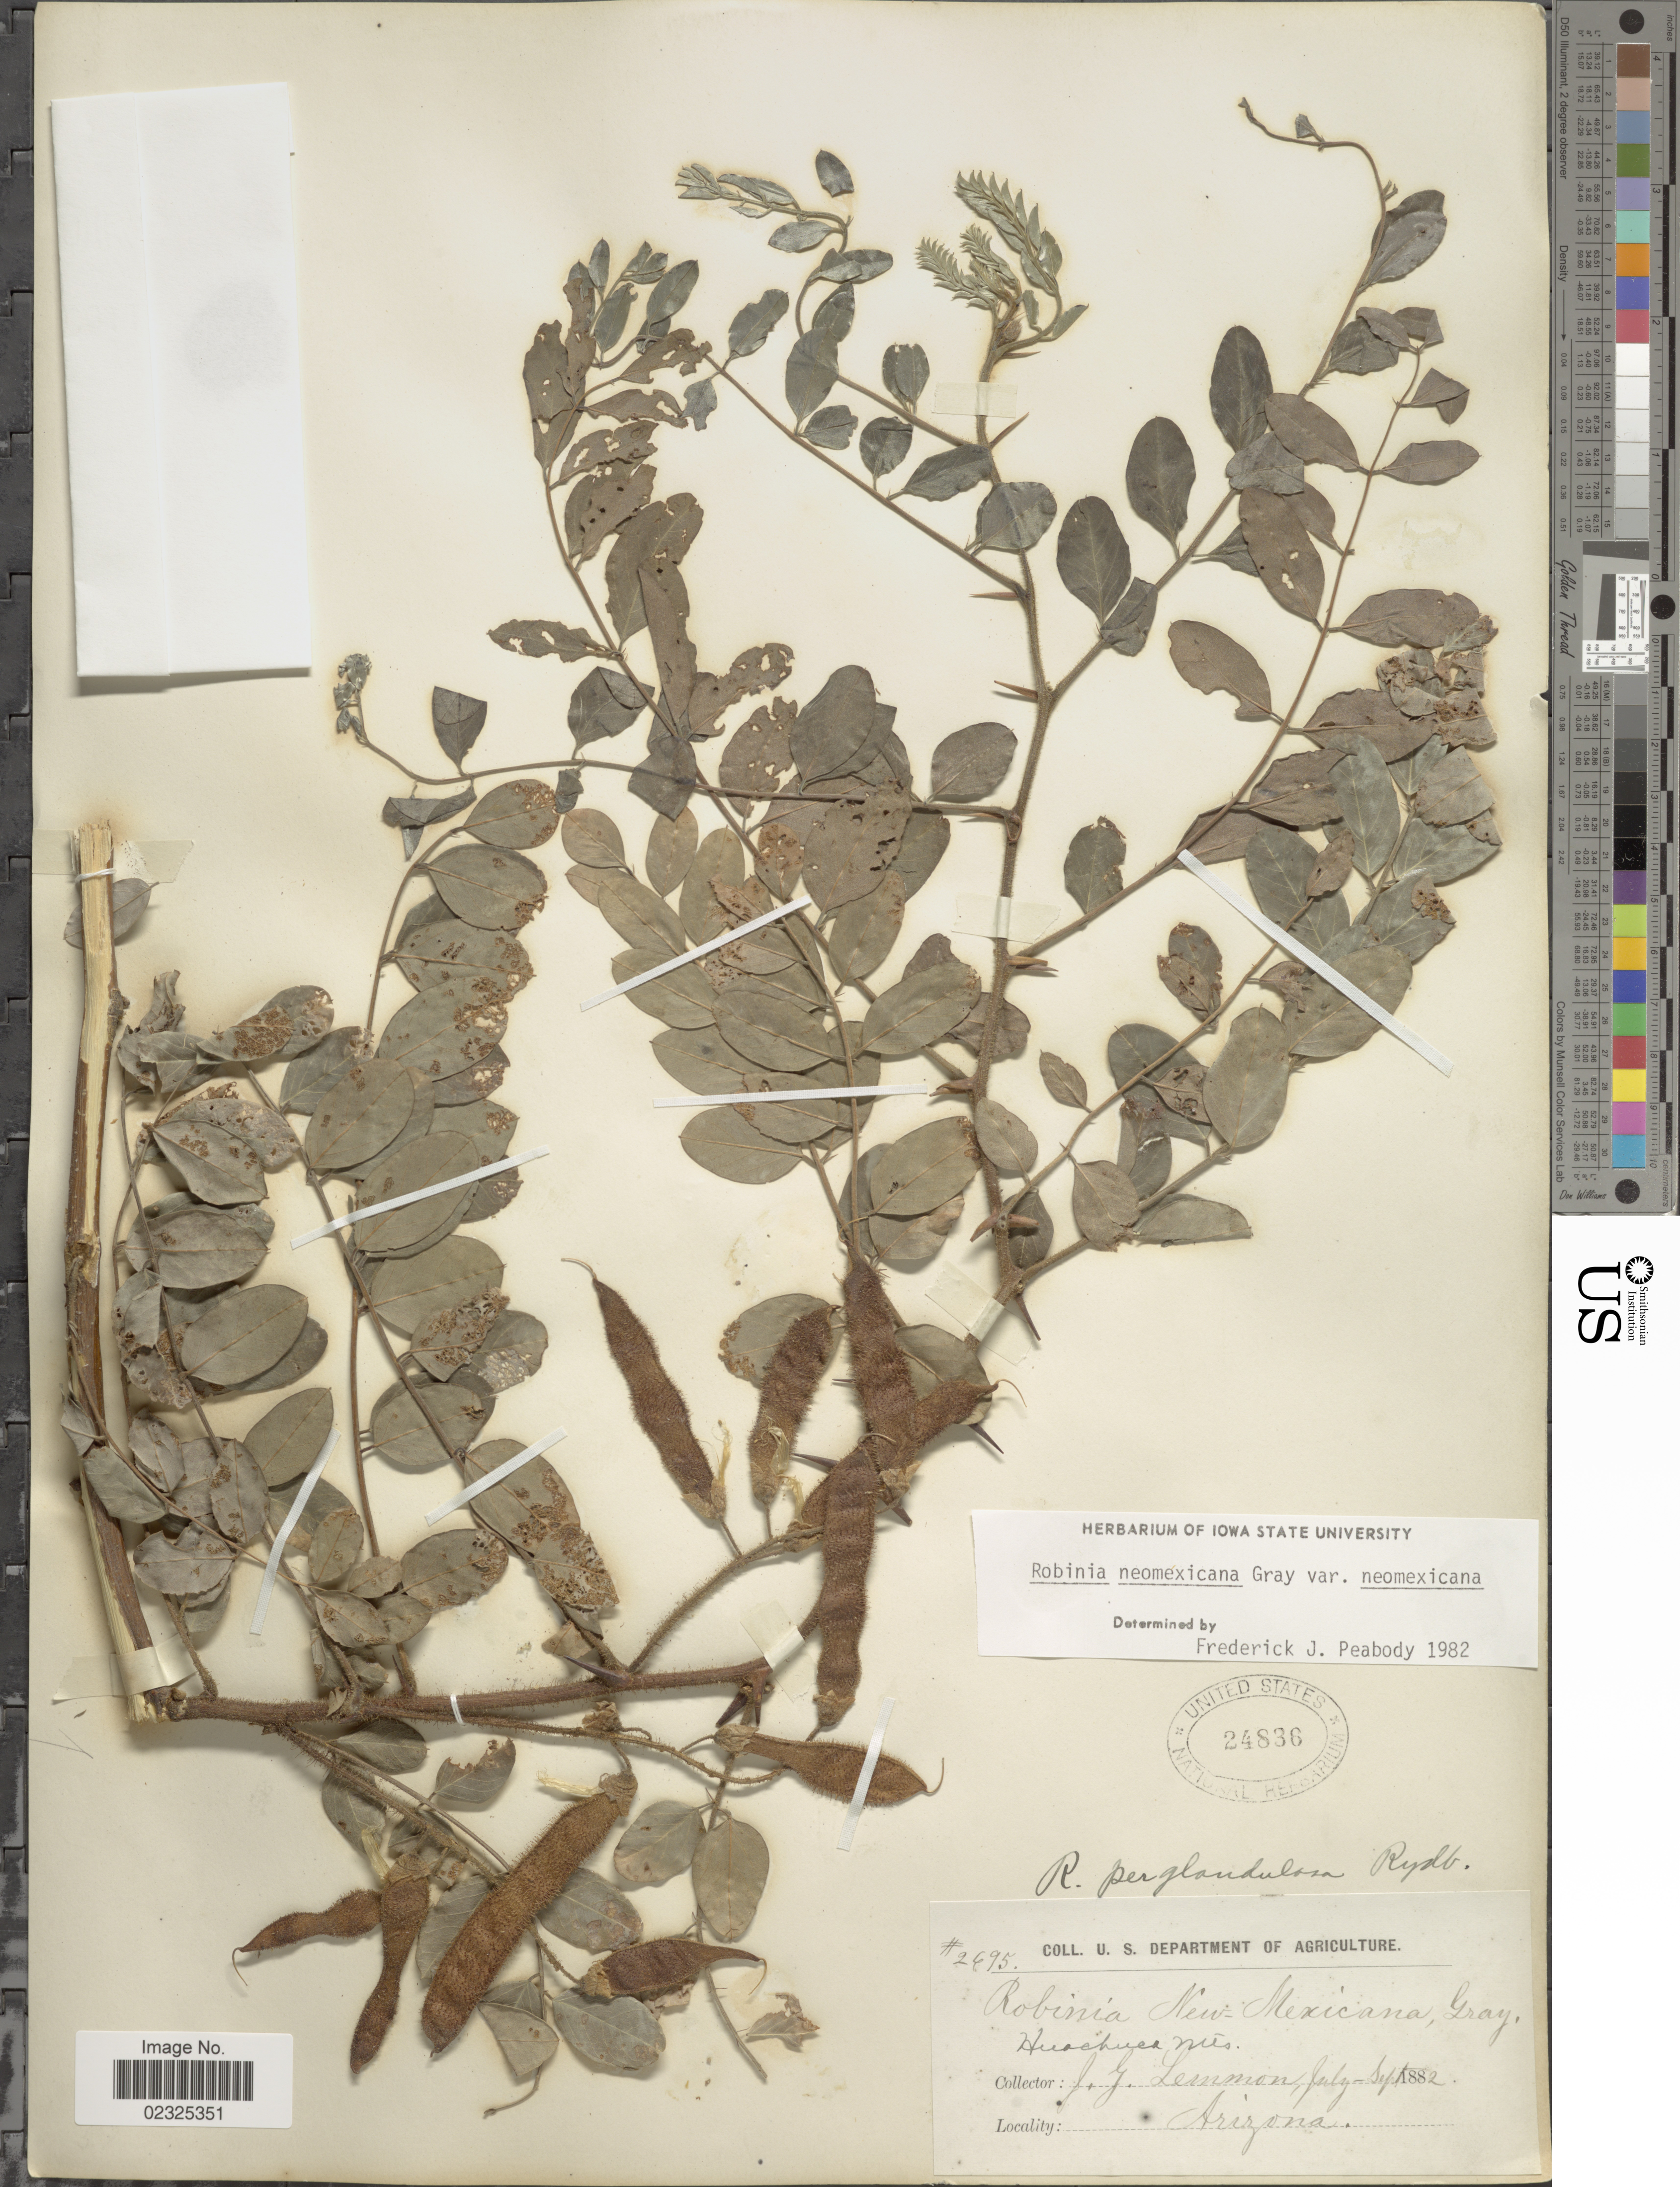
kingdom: Plantae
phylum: Tracheophyta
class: Magnoliopsida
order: Fabales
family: Fabaceae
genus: Robinia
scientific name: Robinia neomexicana var. neomexicana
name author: A. Gray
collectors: J. Lemmon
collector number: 2695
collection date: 1882-09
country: United States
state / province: Arizona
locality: Huachuca Mts.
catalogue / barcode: US 24836